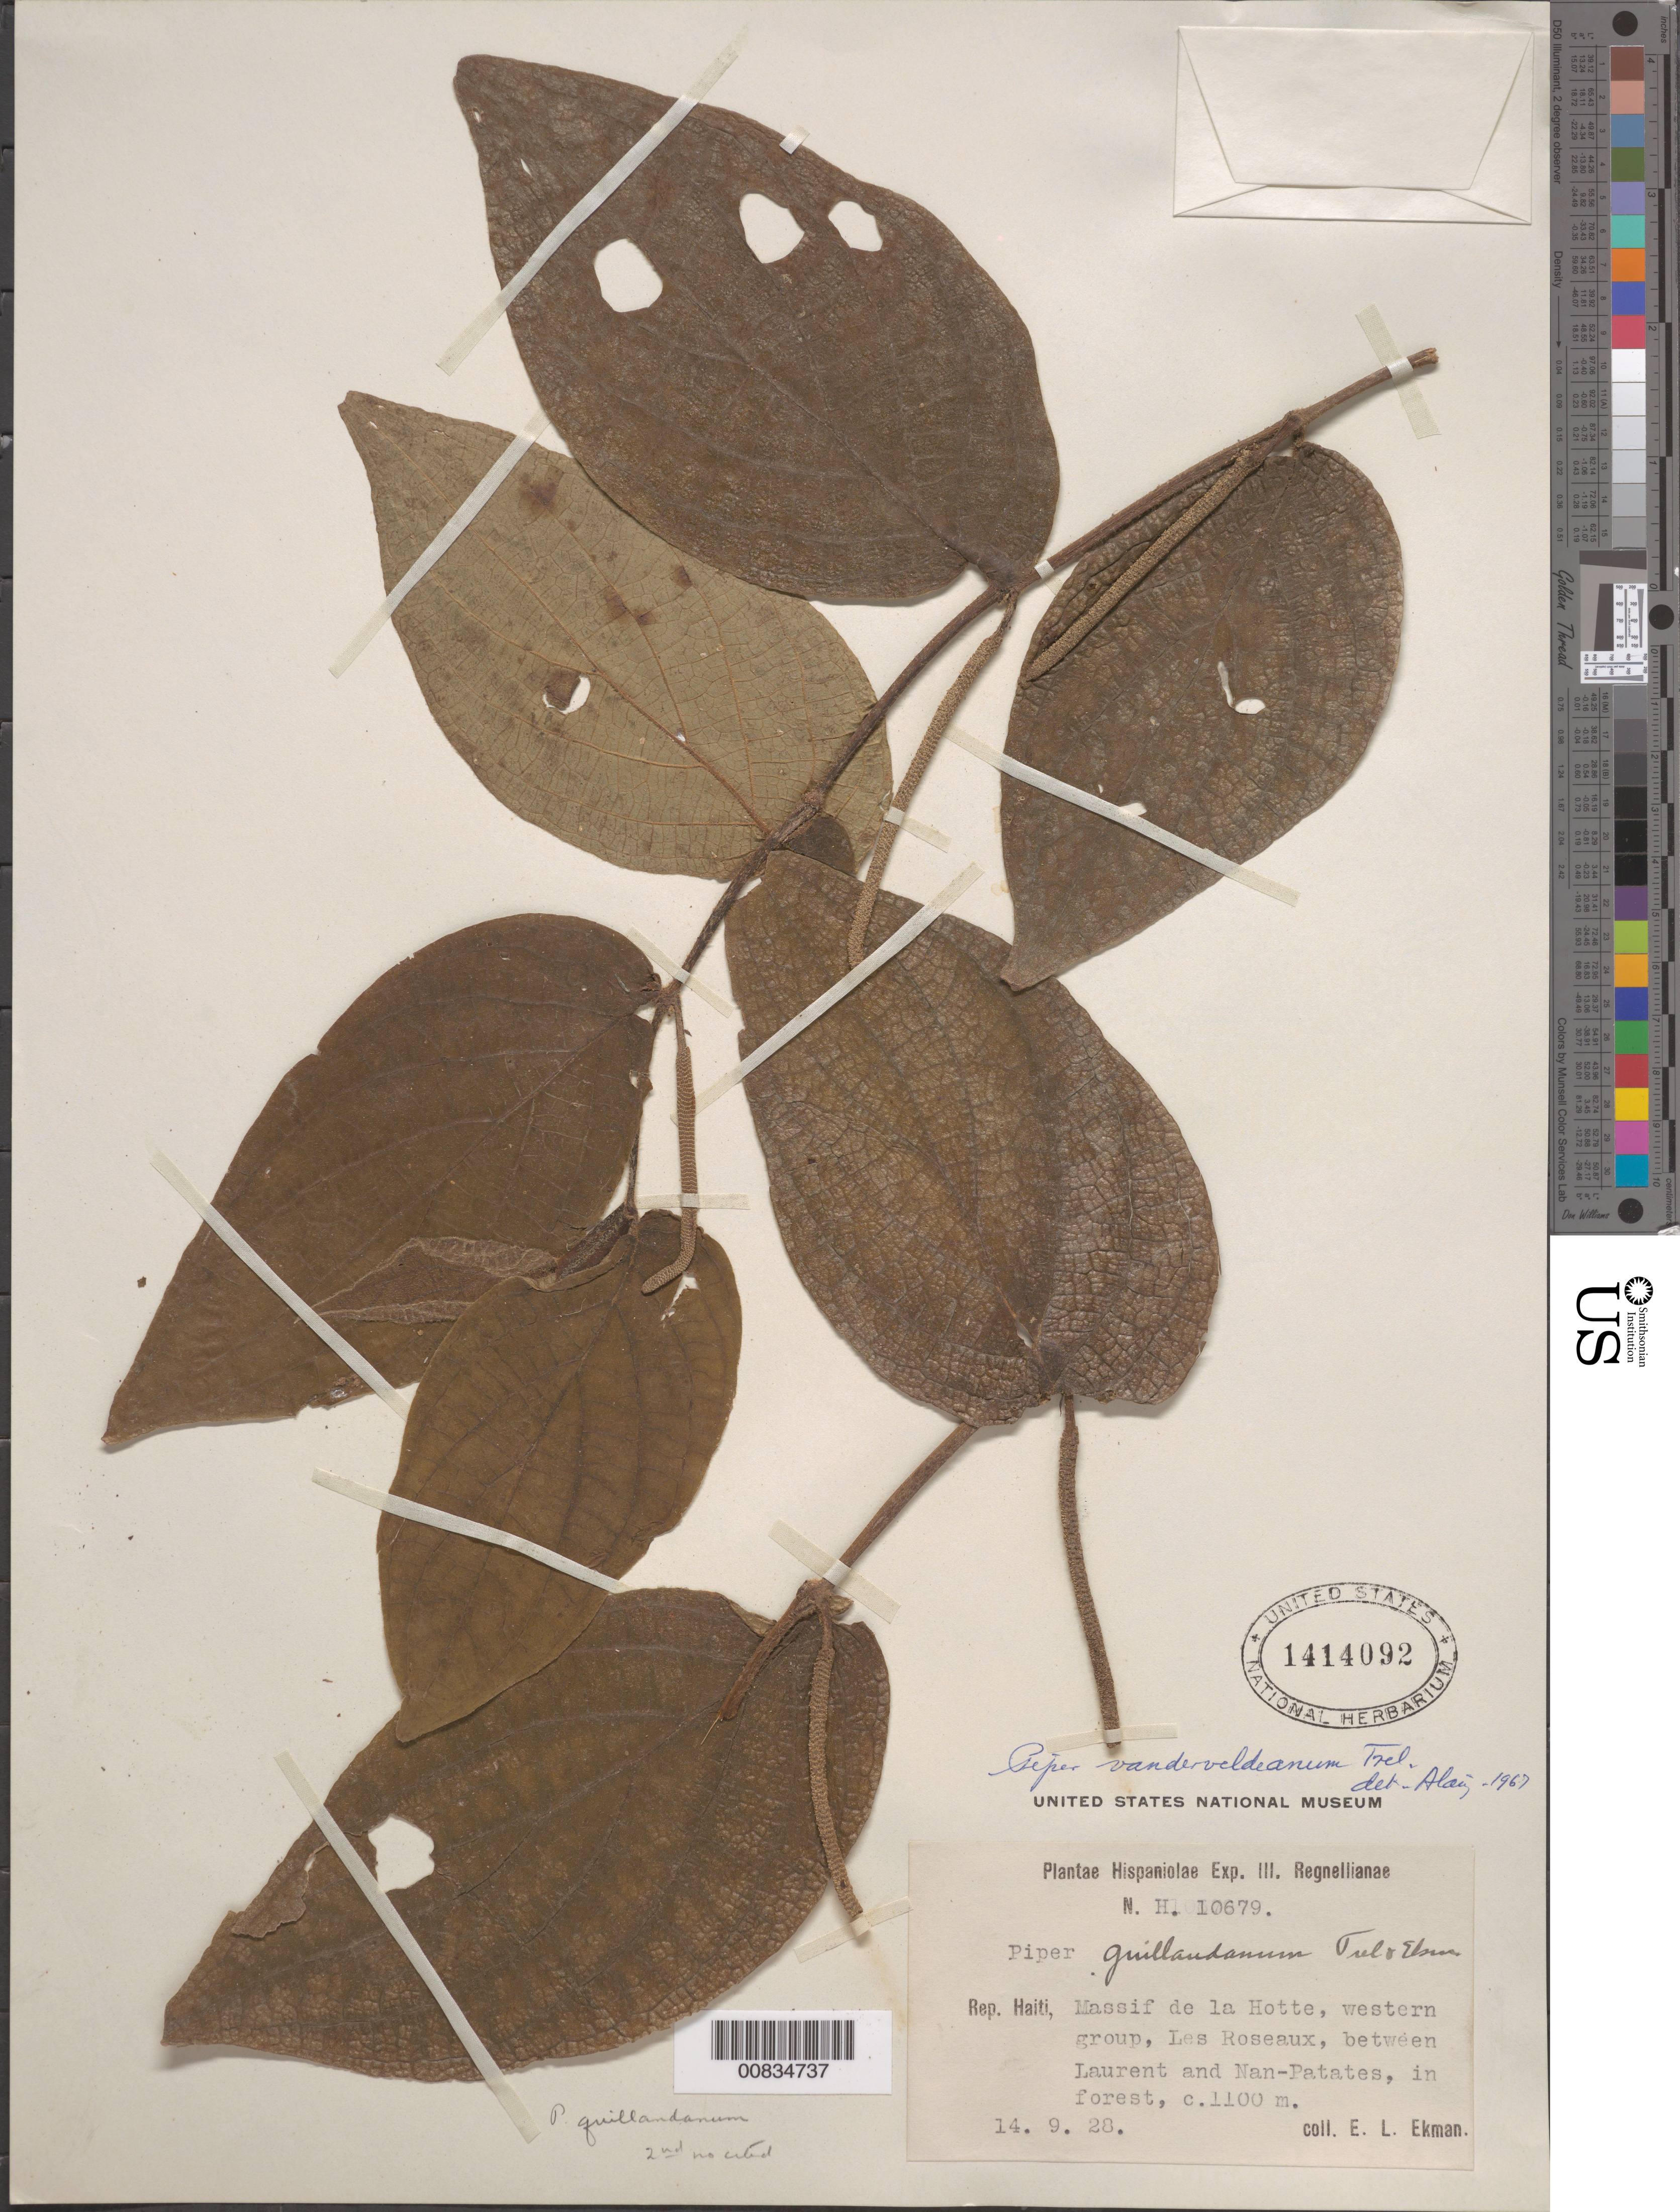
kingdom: Plantae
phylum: Tracheophyta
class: Magnoliopsida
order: Piperales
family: Piperaceae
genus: Piper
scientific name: Piper vanderveldeanum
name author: Trel.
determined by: Liogier, Alain H.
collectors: E. L. Ekman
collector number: H 10679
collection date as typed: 14 Sep 1928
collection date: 1928-09-14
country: Haiti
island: Hispaniola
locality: Massif de la Hotte, western group, Les Roseaux, between Laurent and Nan-Patates.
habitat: In forest.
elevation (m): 1100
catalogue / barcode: US 1414092